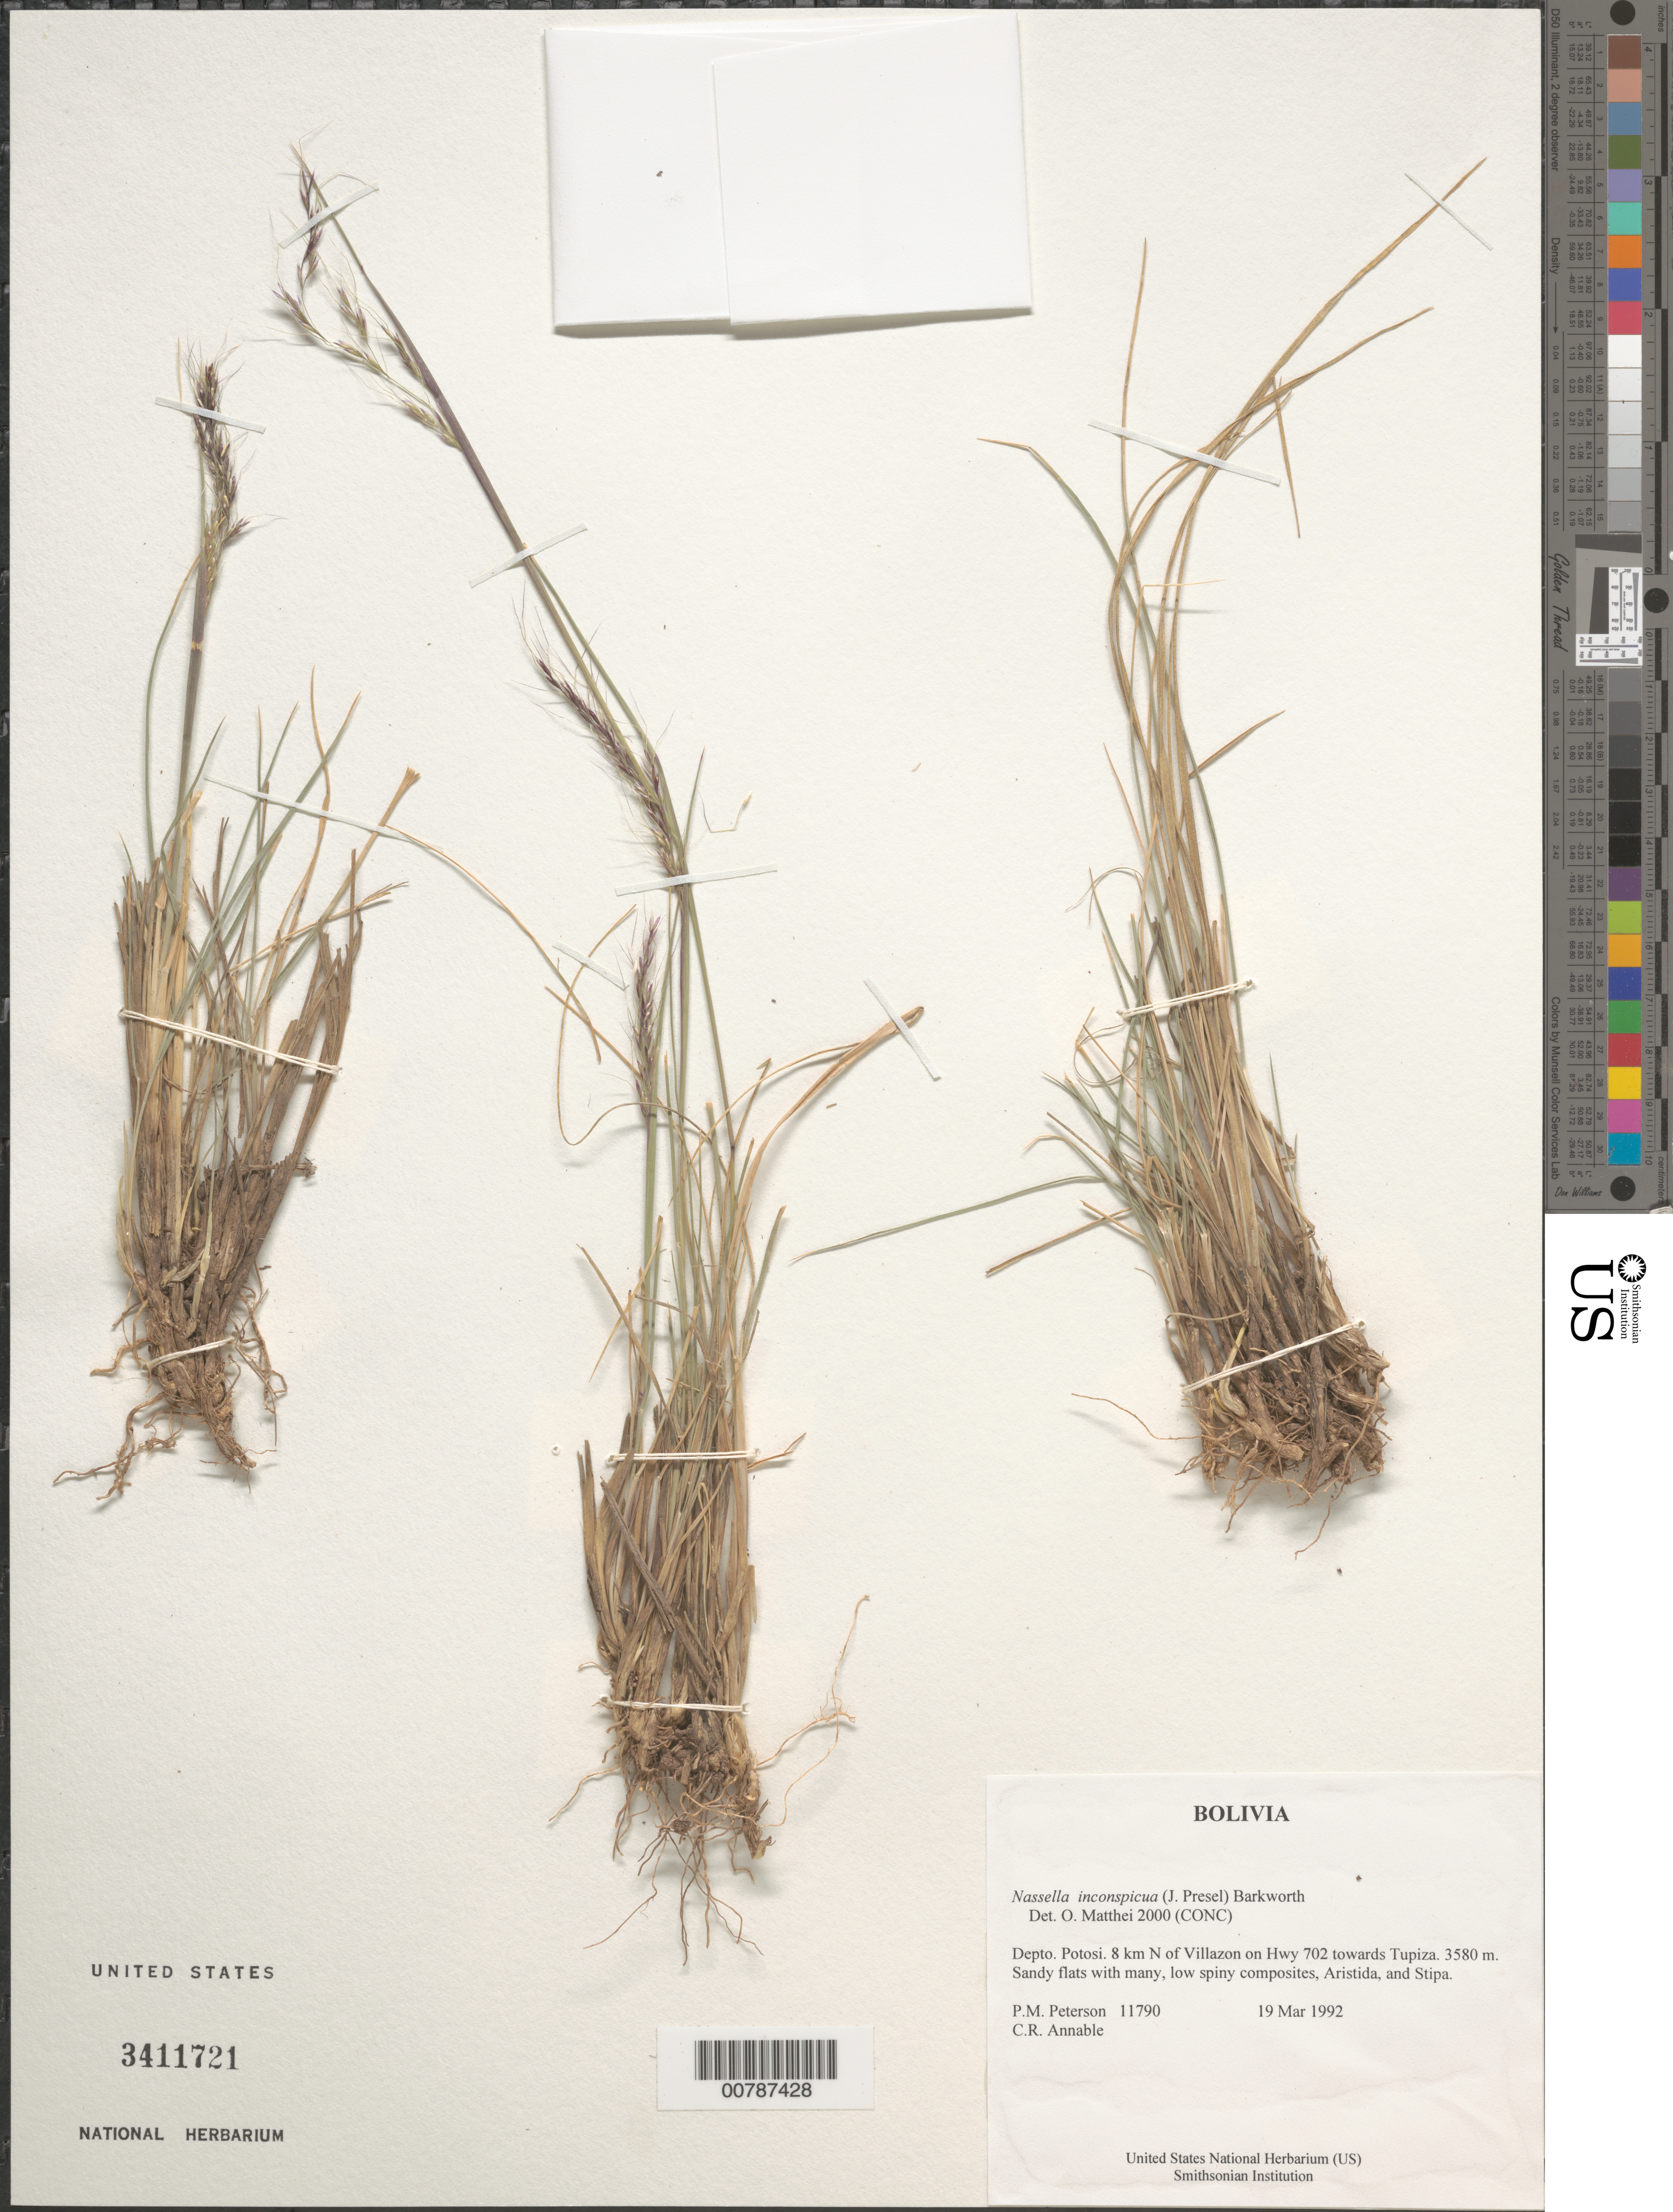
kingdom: Plantae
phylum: Tracheophyta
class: Liliopsida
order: Poales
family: Poaceae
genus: Nassella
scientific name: Nassella inconspicua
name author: (J. Presl) Barkworth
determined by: Matthei, O. R.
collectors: P. M. Peterson & C. R. Annable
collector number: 11790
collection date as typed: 19 Mar 1992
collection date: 1992-03-19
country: Bolivia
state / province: Potosi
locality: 8 km N of Villazon on Hwy 702 towards Tupiza.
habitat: Sandy flats with many, low spiny composites, Aristida, and Stipa.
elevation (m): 3580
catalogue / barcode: US 3411721